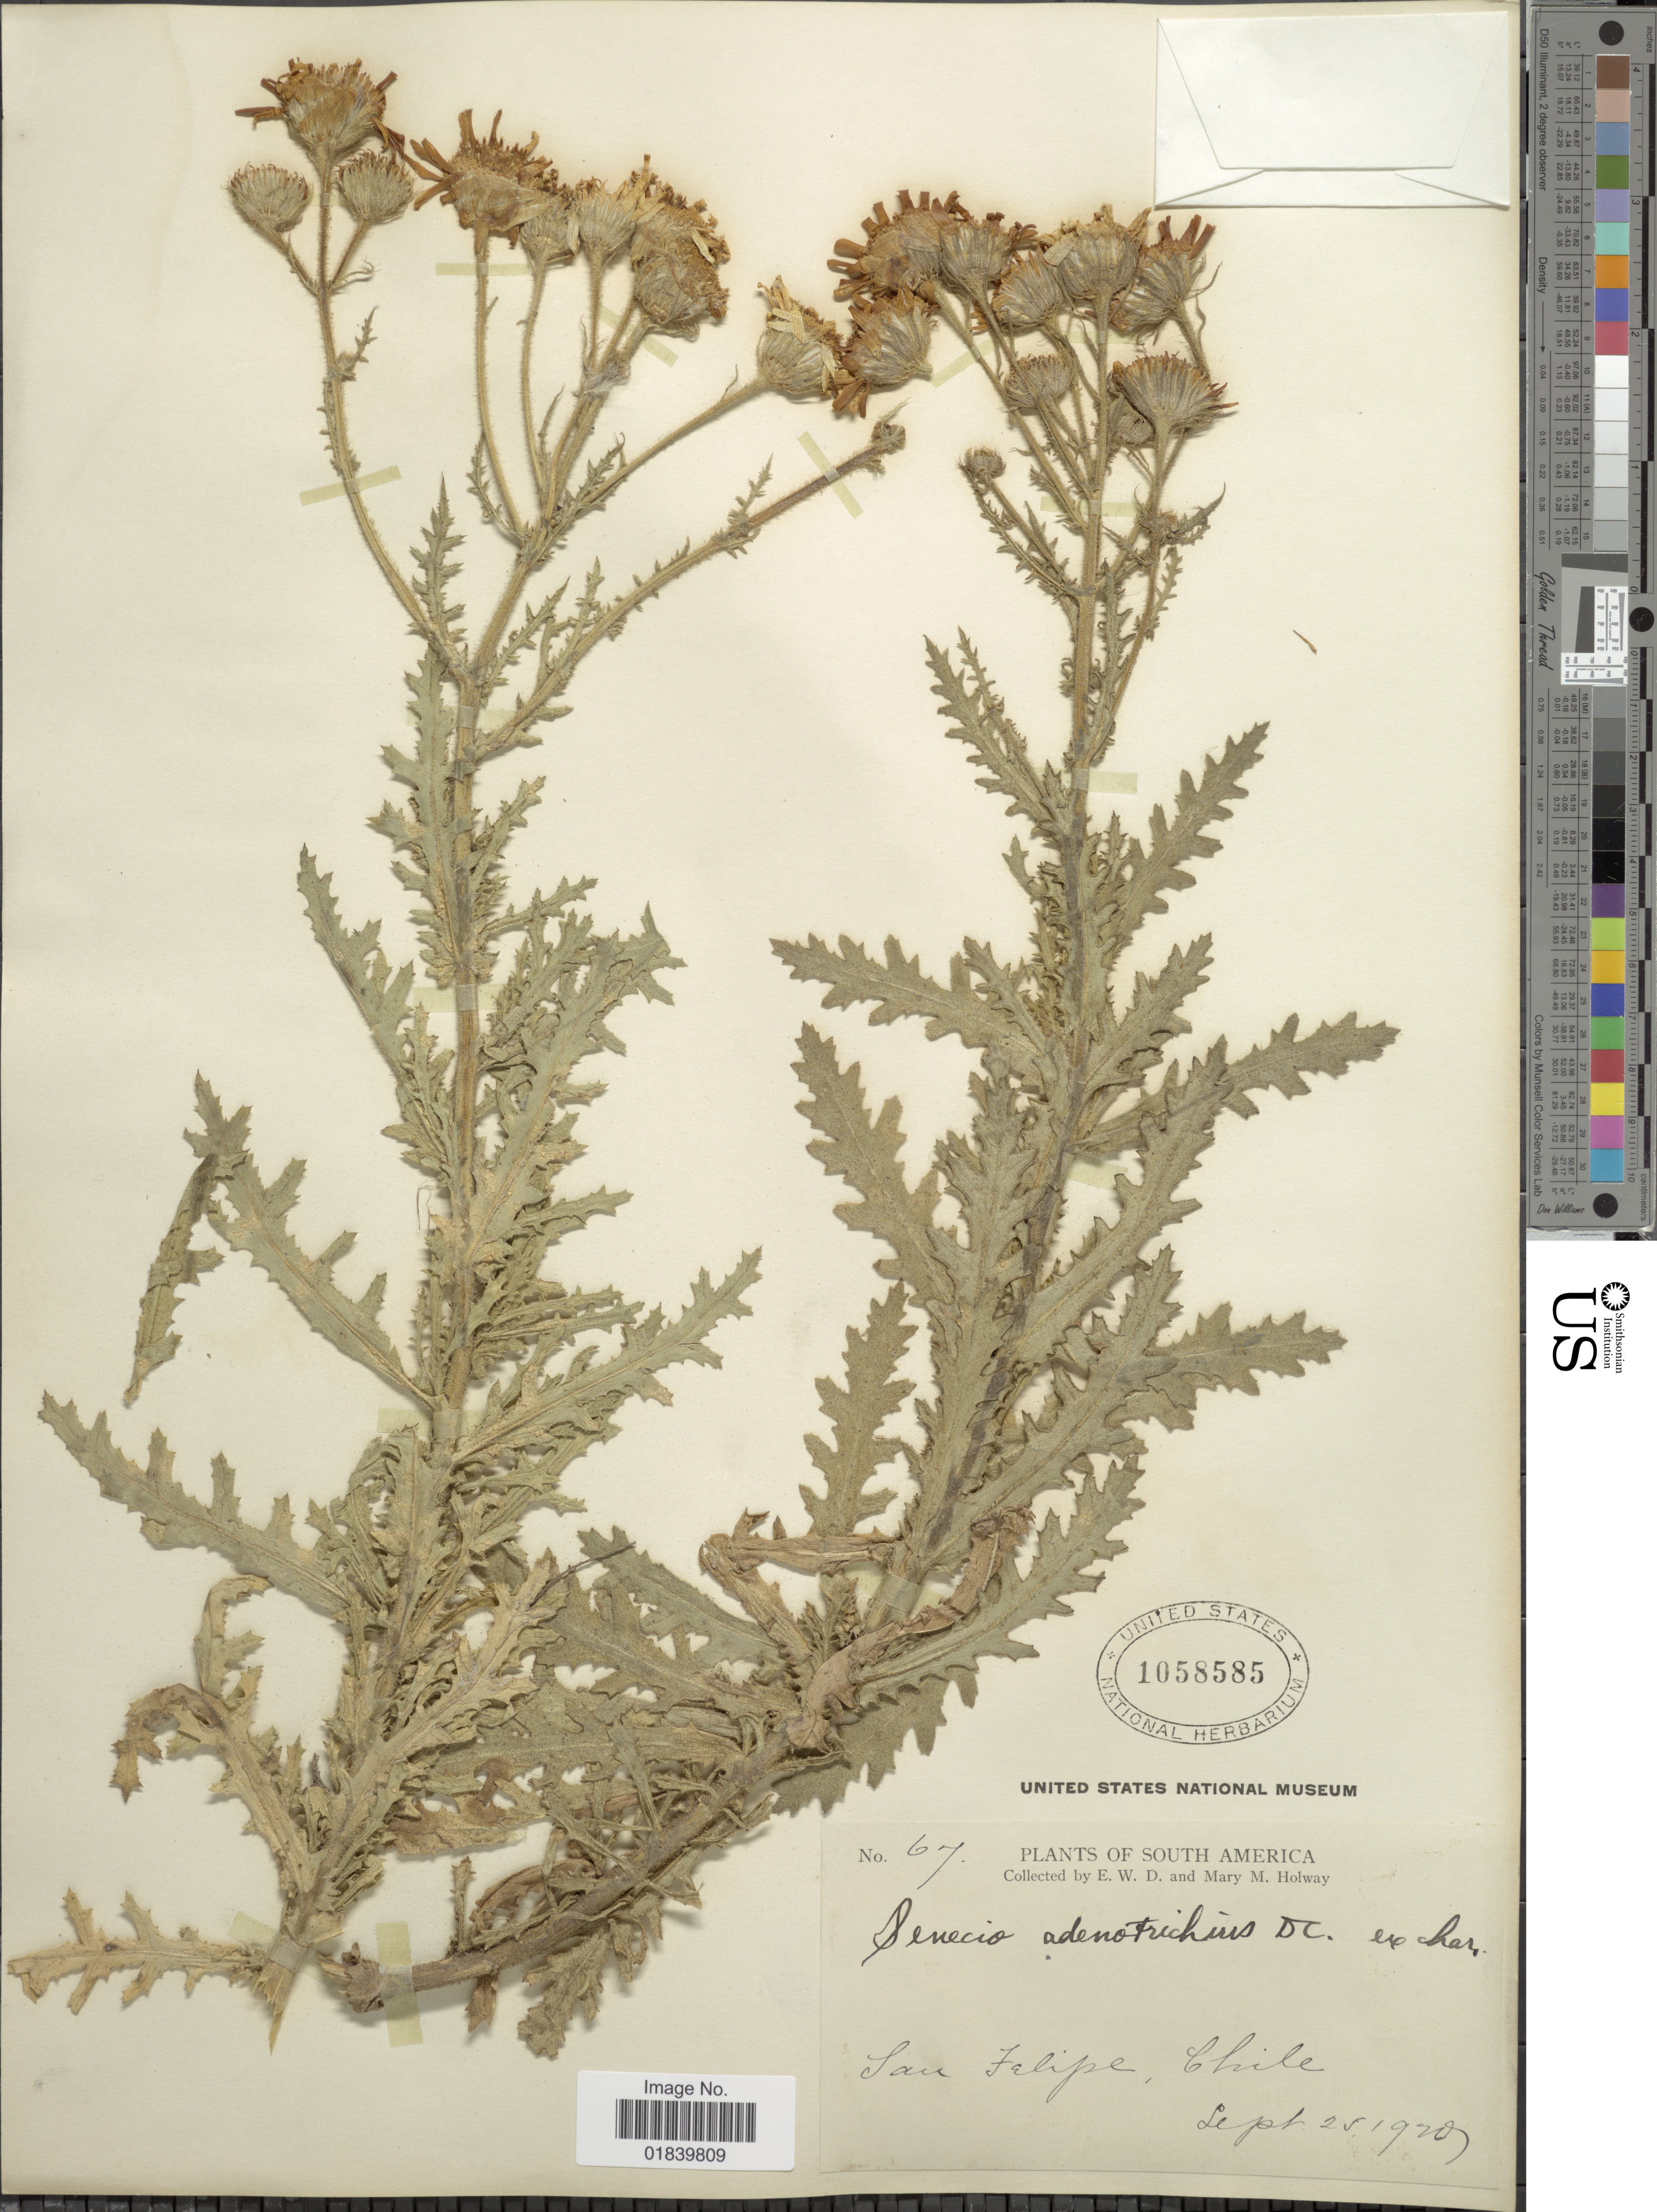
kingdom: Plantae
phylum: Tracheophyta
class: Magnoliopsida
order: Asterales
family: Asteraceae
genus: Senecio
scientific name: Senecio adenotrichius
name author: DC.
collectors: E. W. D. Holway & M. M. Holway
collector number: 67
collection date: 1929-09-25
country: Chile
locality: San Felipe, Chile.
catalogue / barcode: US 1058585